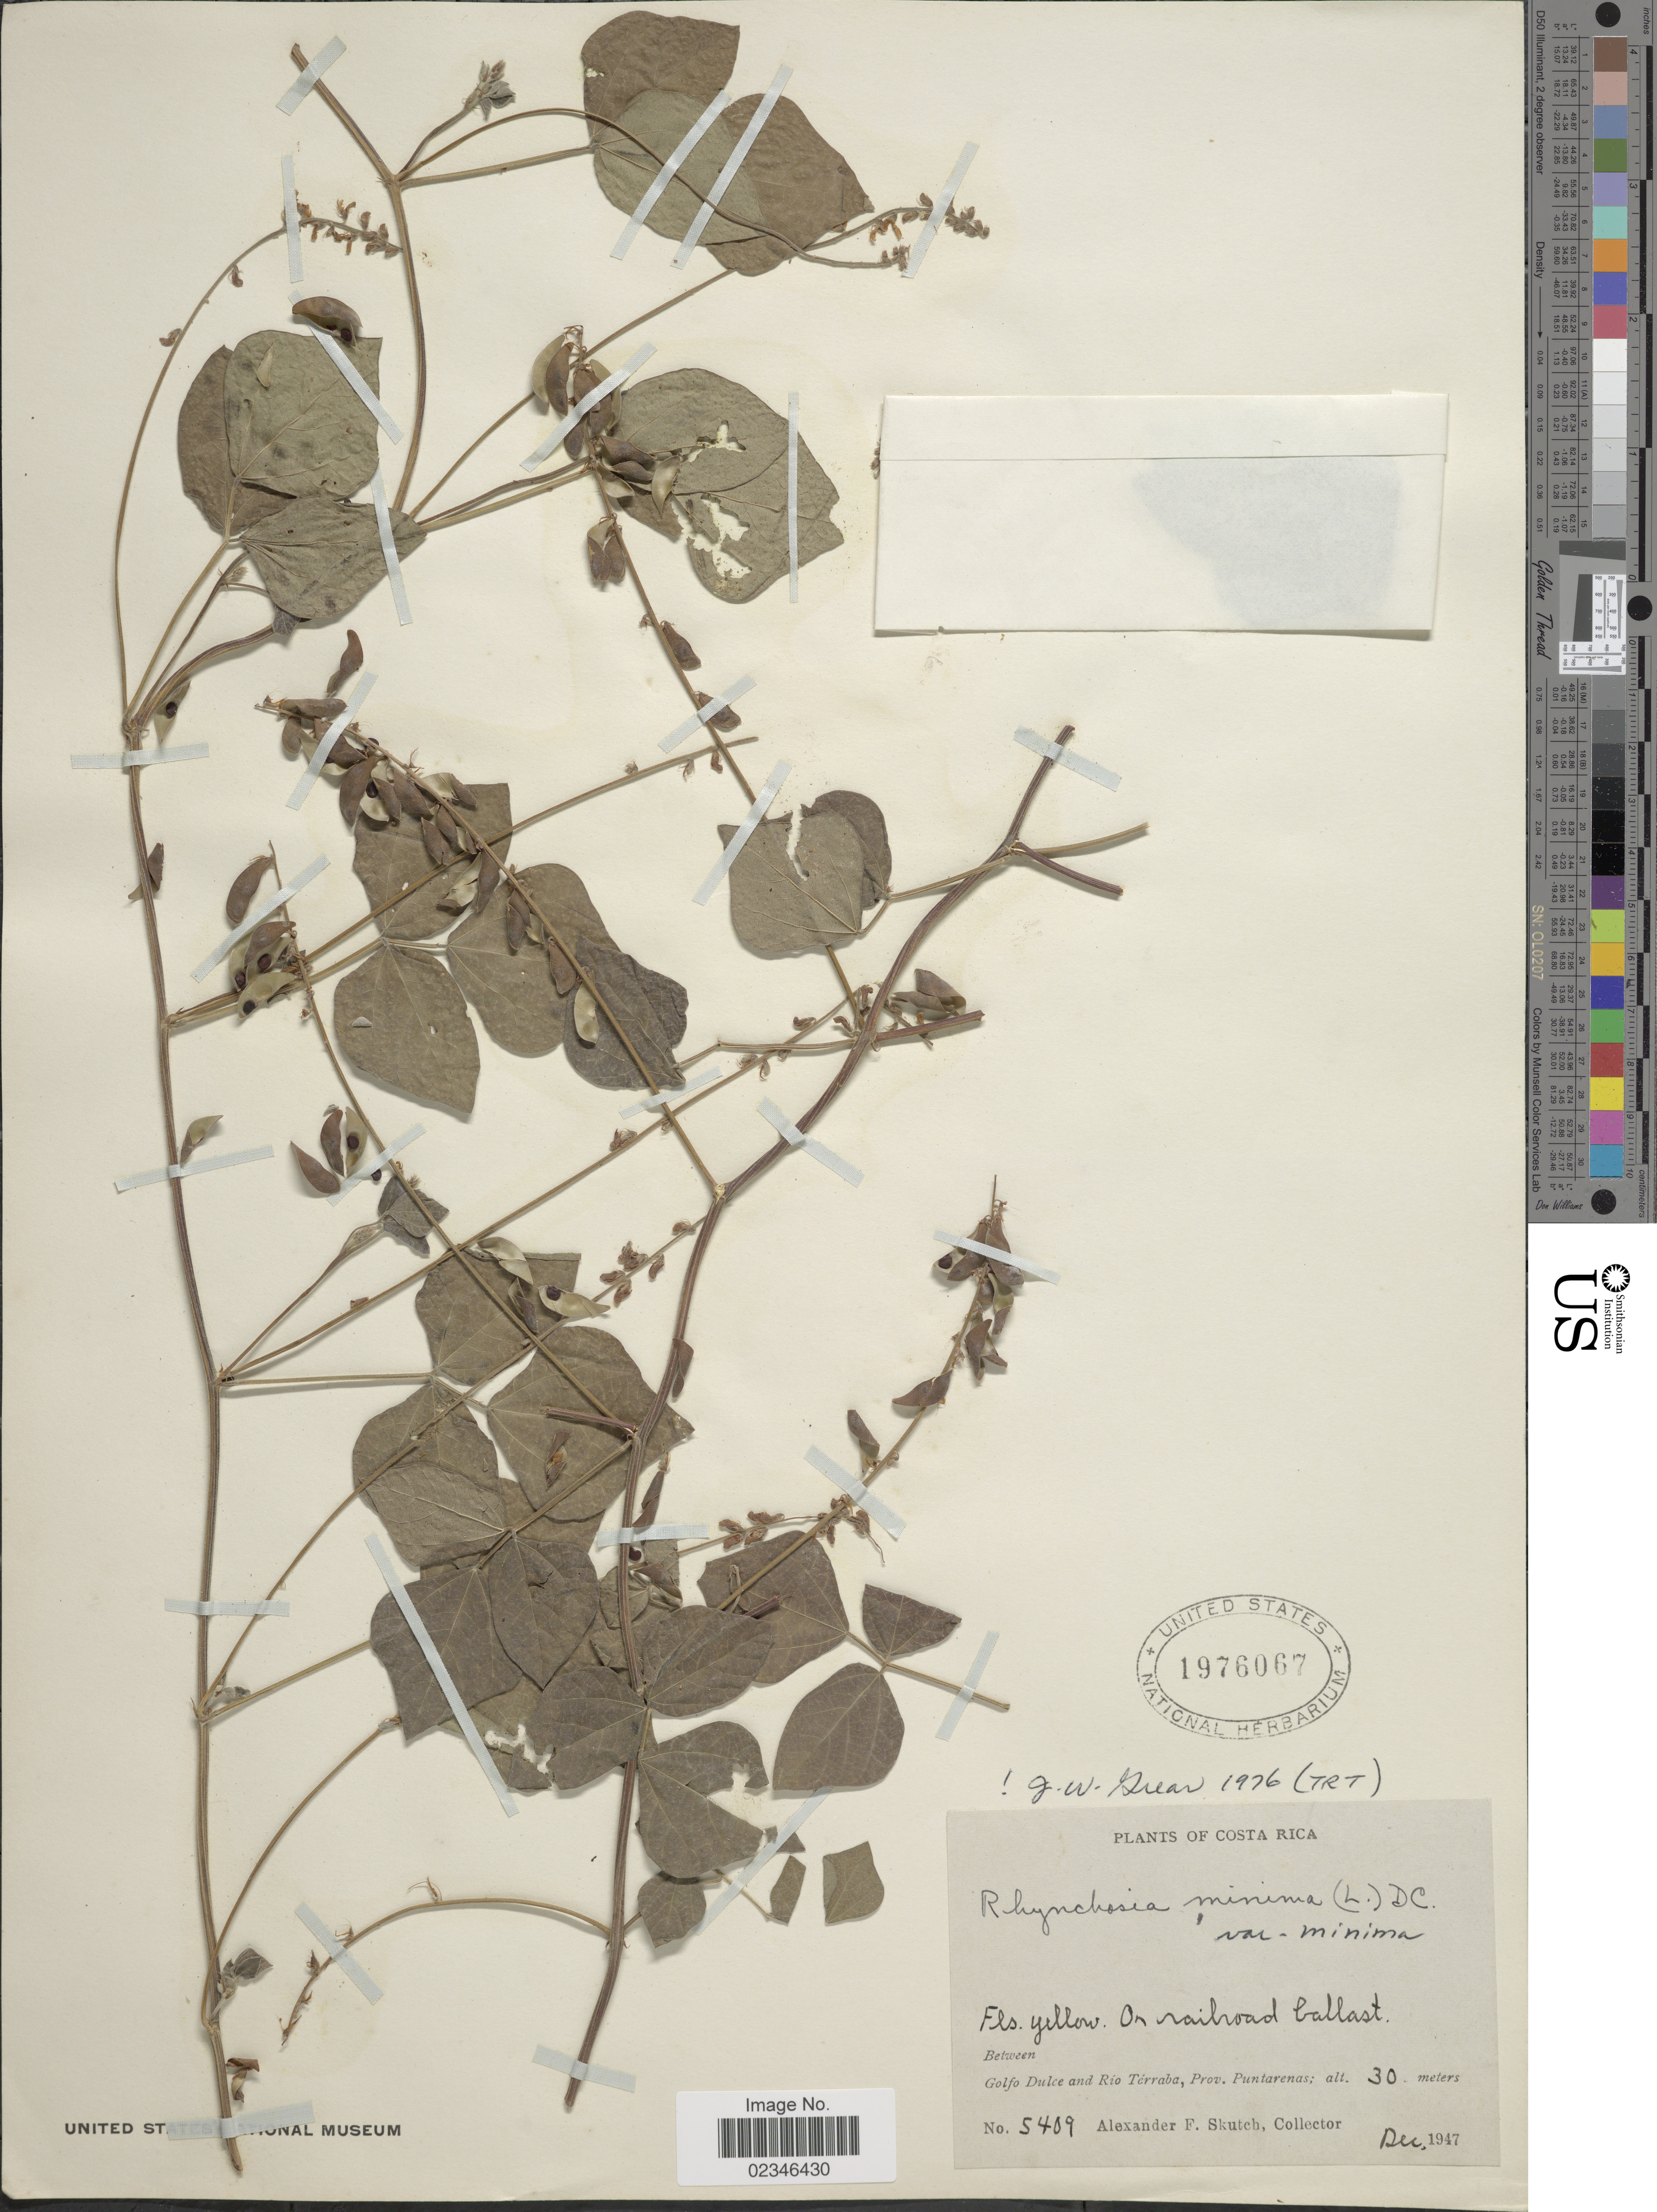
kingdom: Plantae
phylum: Tracheophyta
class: Magnoliopsida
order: Fabales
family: Fabaceae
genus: Rhynchosia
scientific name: Rhynchosia minima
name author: (L.) DC.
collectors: A. F. Skutch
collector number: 5409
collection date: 1947-12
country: Costa Rica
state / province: Puntarenas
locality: On railroad ballast. Between Golfo Dulce and Rio Térraba, Prov. Puntarenas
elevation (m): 30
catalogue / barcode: US 1976067